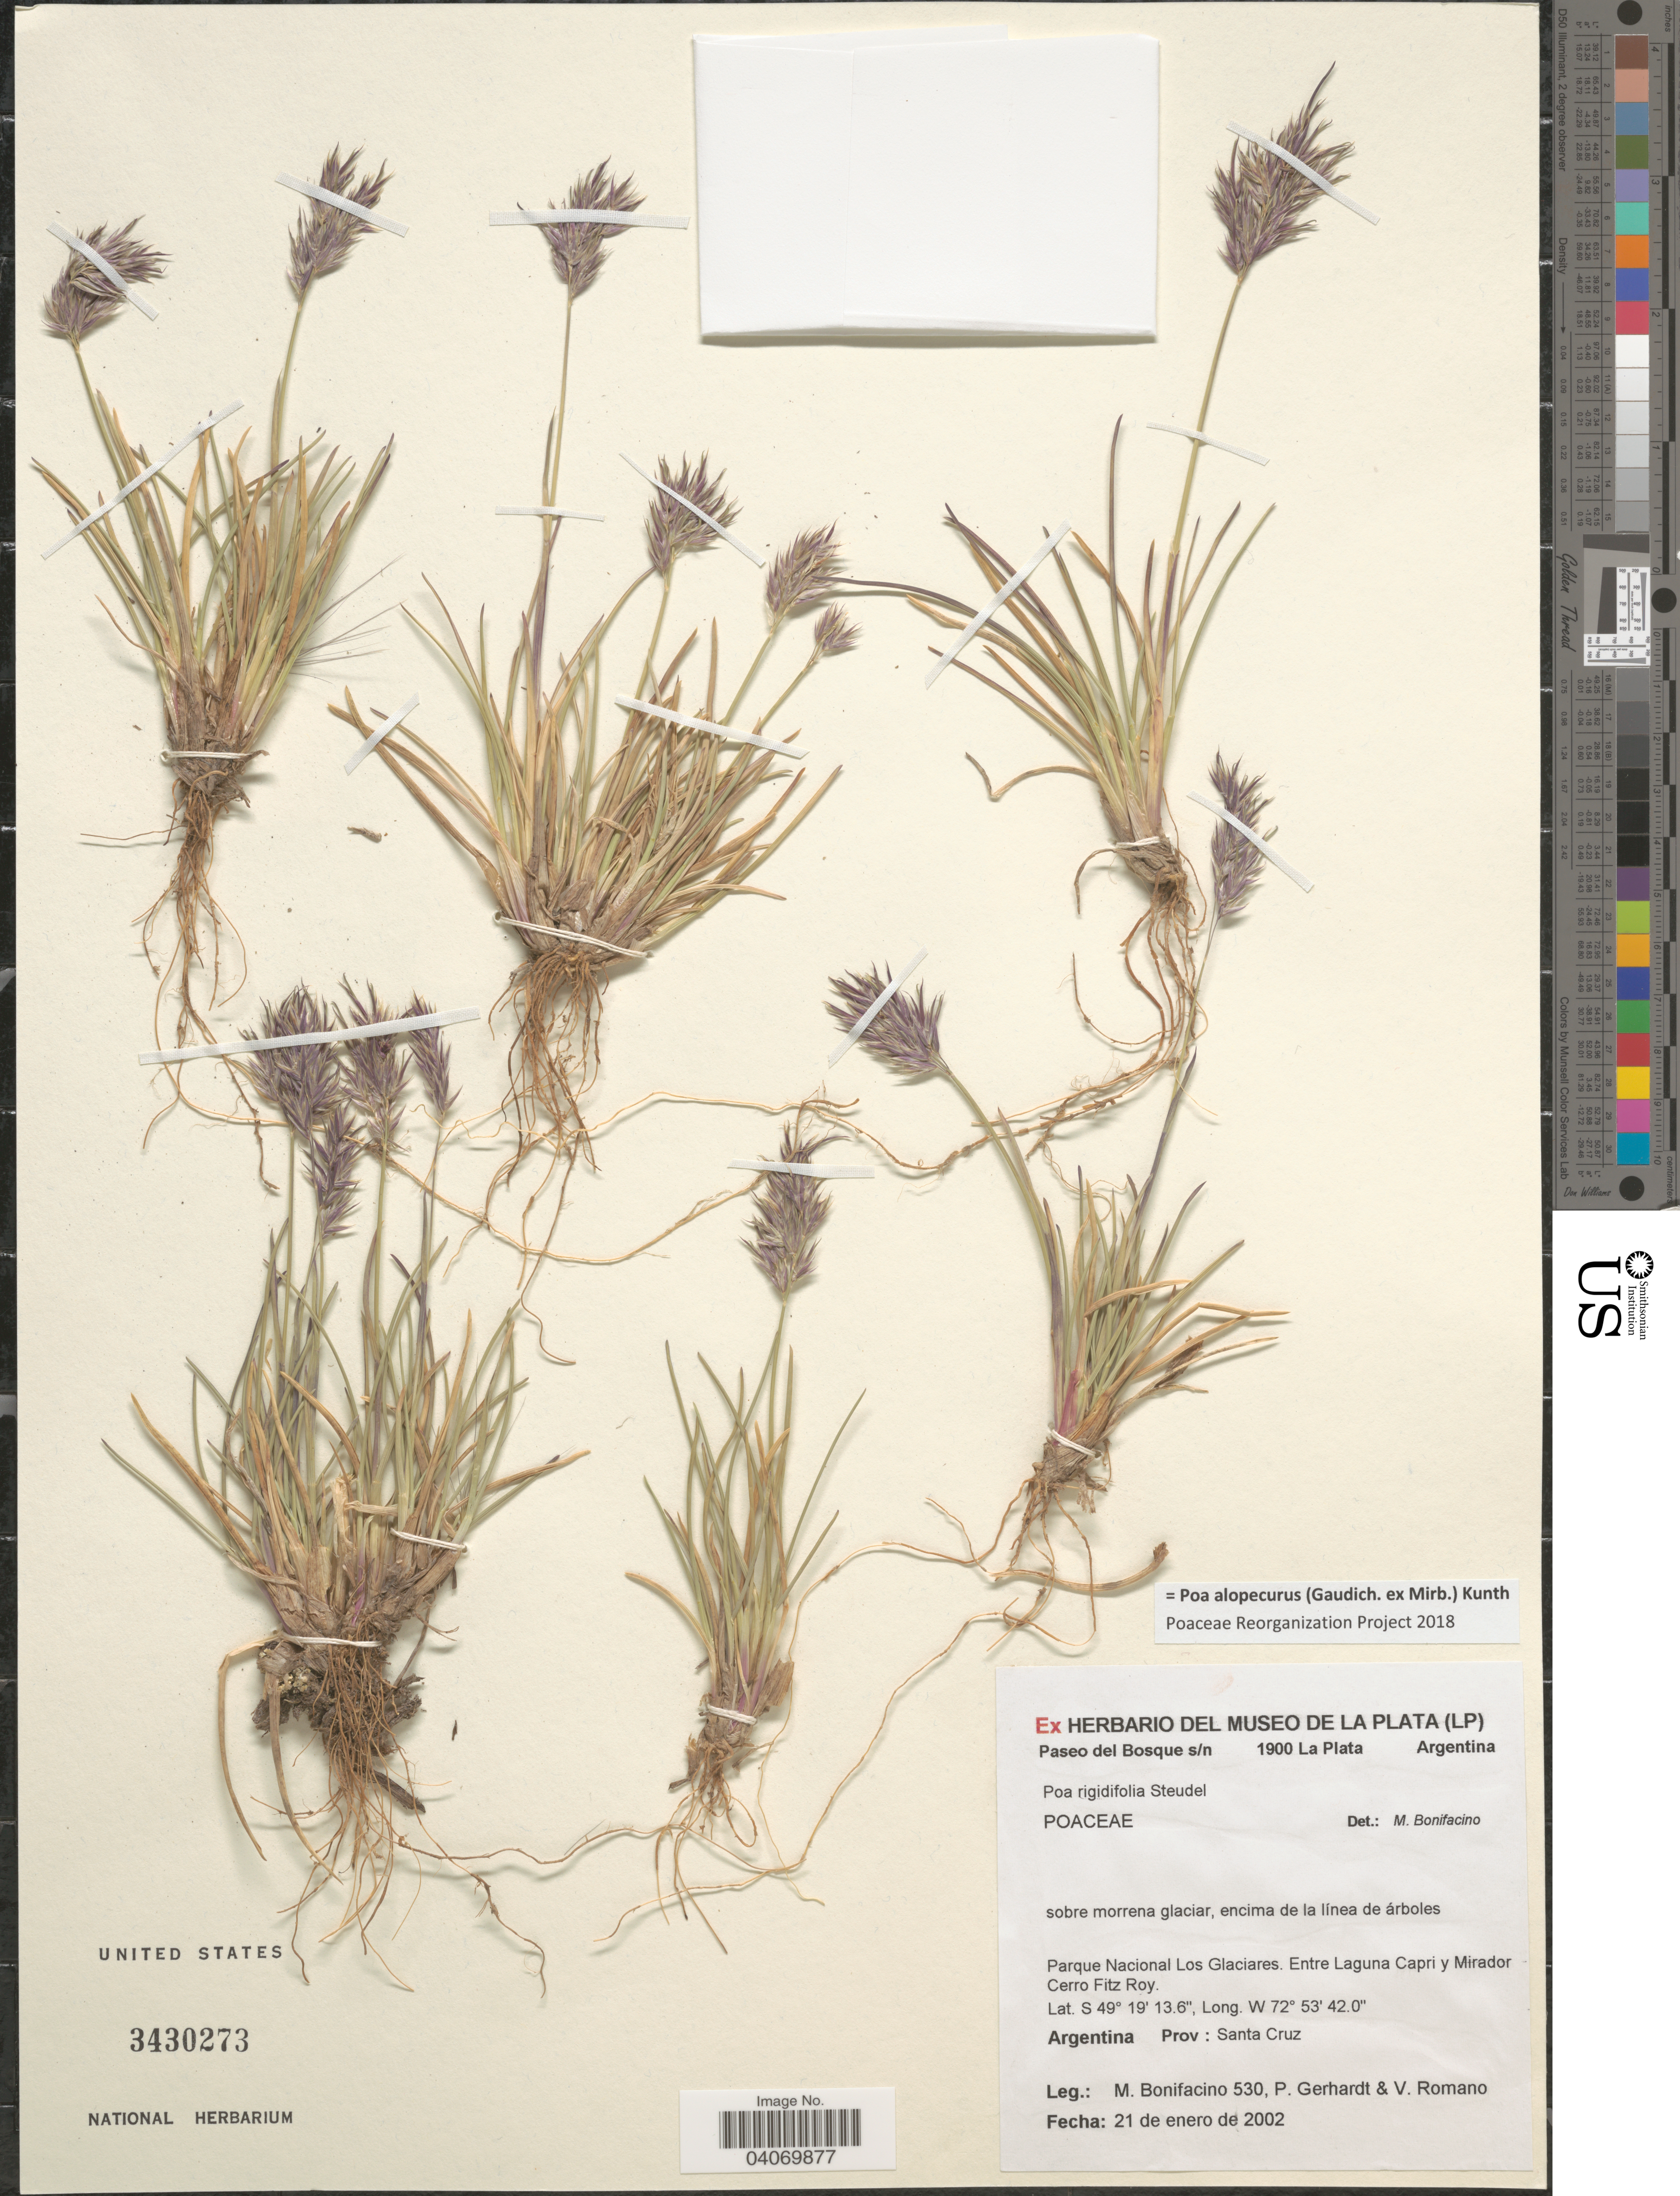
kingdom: Plantae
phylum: Tracheophyta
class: Liliopsida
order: Poales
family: Poaceae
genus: Poa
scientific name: Poa alopecurus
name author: (Gaudich. ex Mirb.) Kunth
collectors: M. Bonifacino, P. Gerhardt & V. Romano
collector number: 530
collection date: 2002-01-21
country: Argentina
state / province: Santa Cruz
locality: Parque Nacional Los Glaciares. Entre Laguna Capri y Mirador Cerro Fitz Roy.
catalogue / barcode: US 3430273